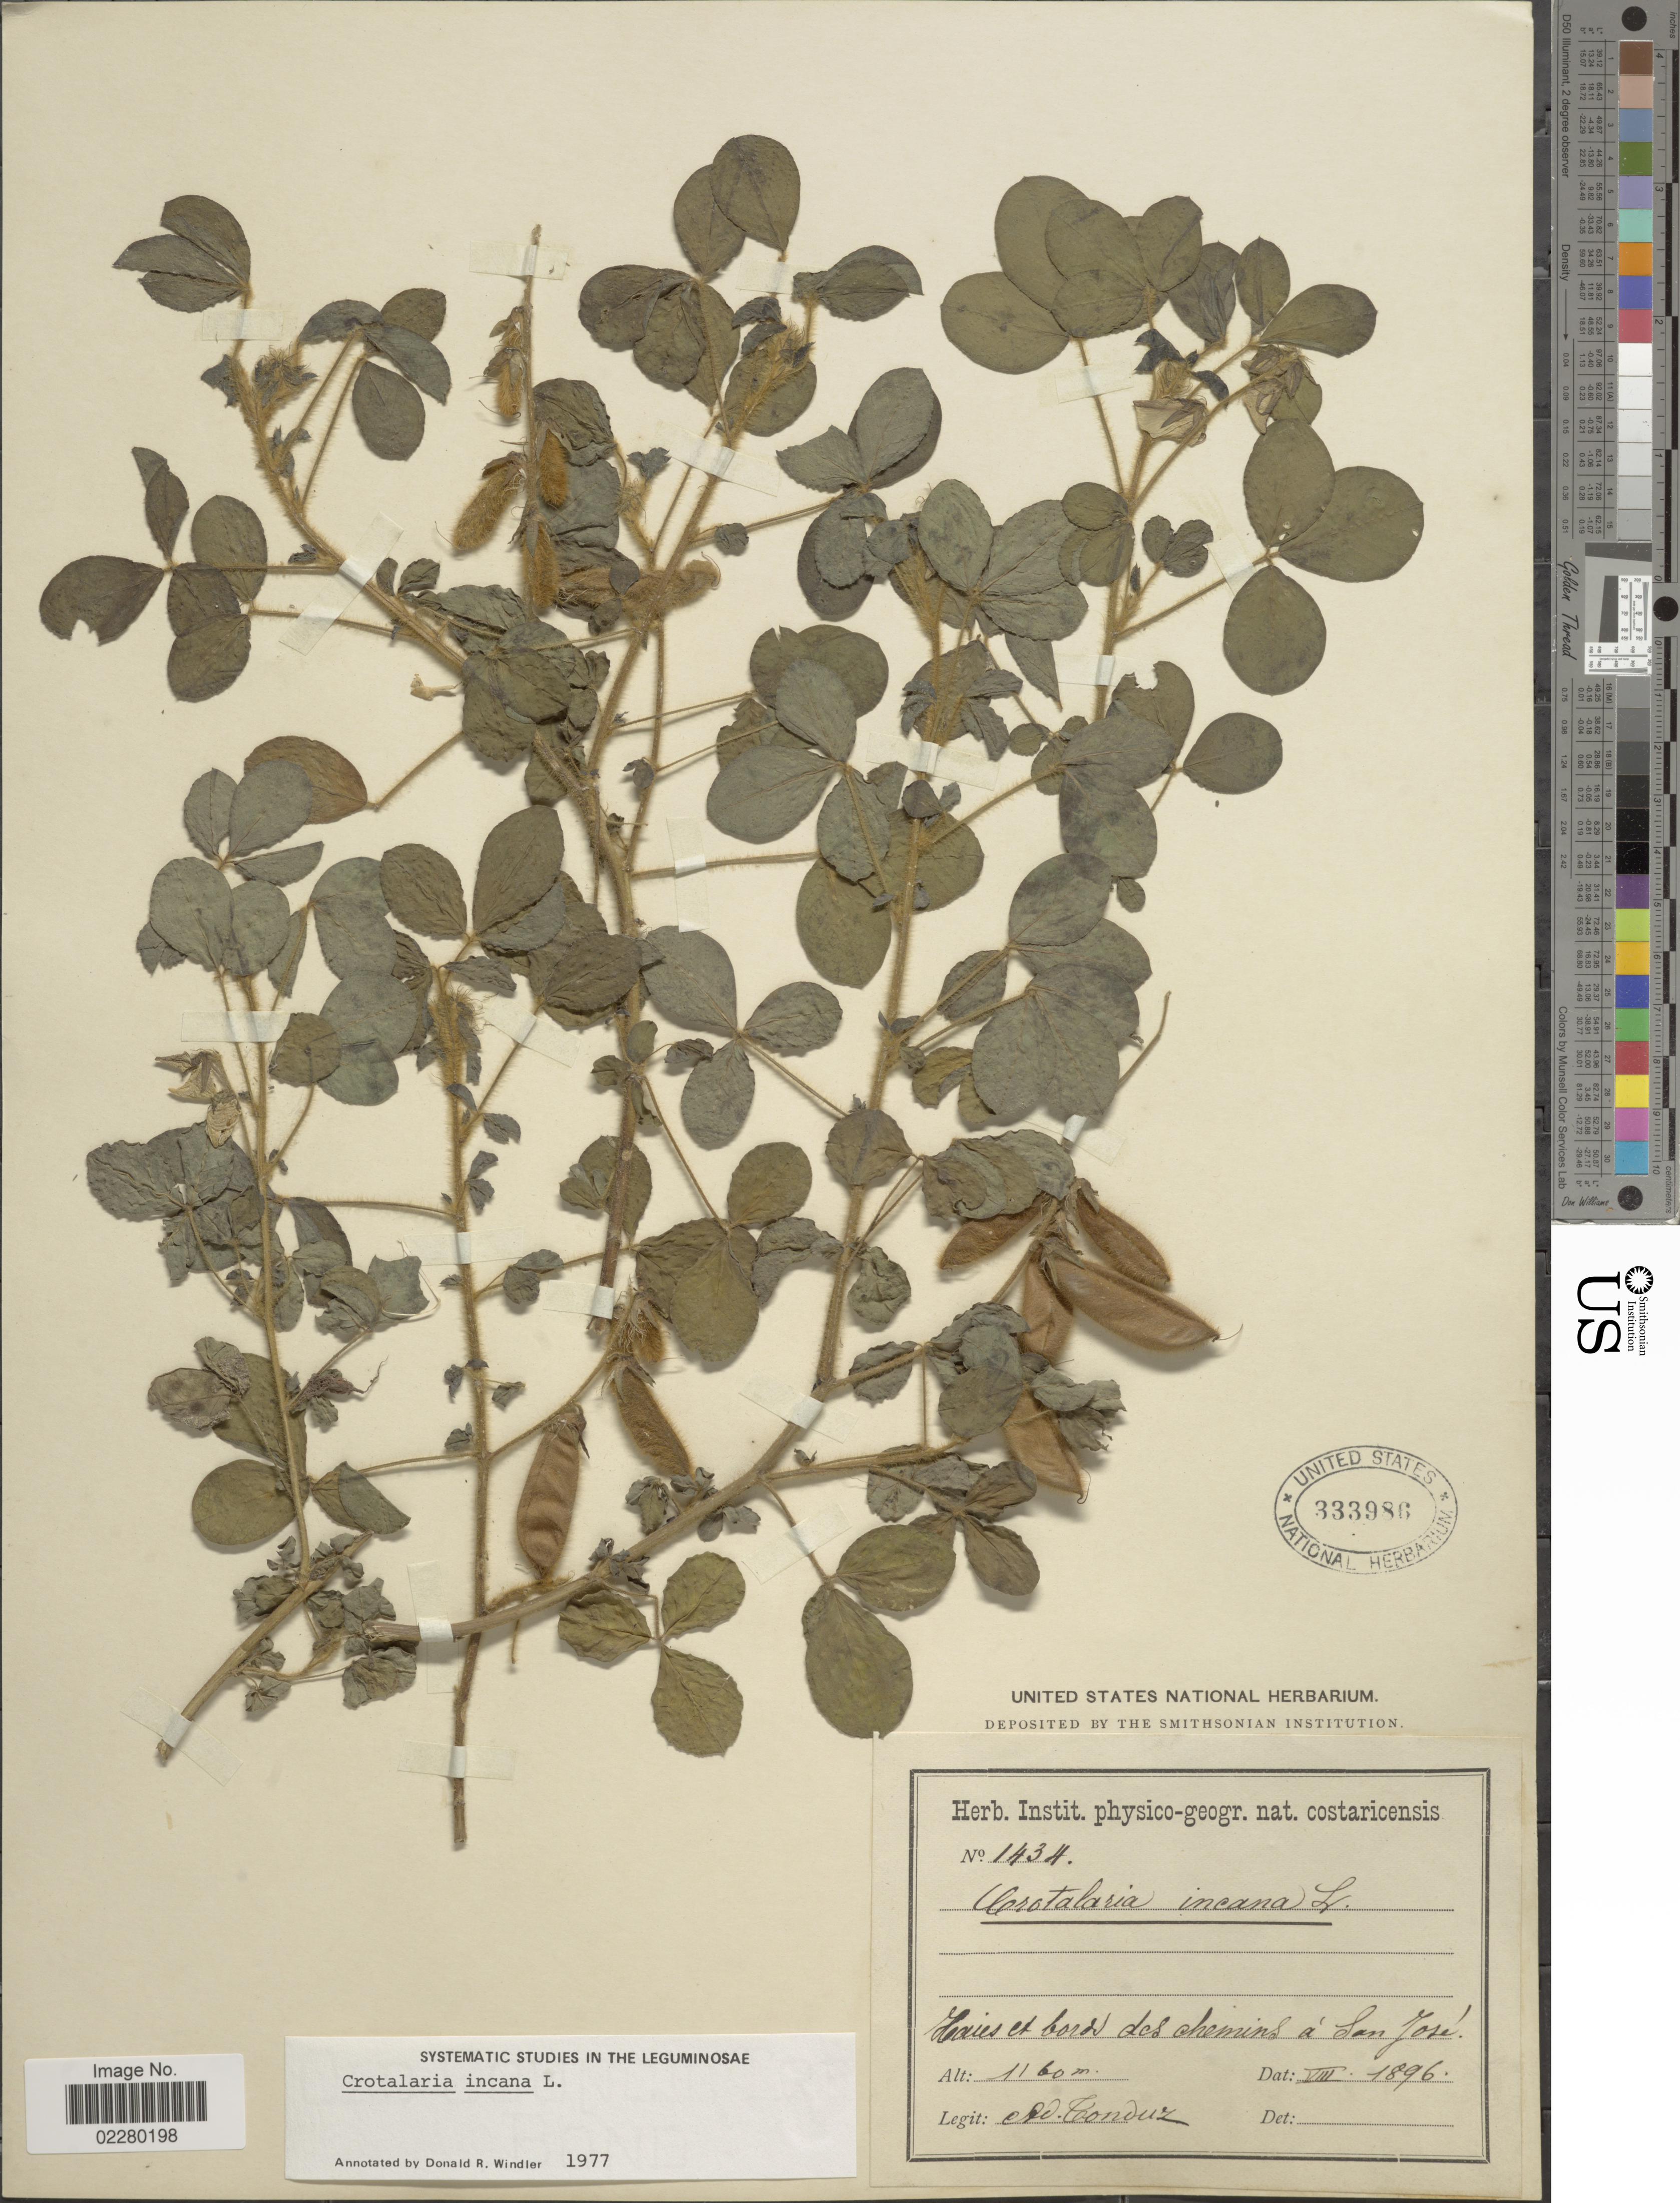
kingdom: Plantae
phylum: Tracheophyta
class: Magnoliopsida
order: Fabales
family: Fabaceae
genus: Crotalaria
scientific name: Crotalaria incana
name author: L.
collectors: A. Tonduz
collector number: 1434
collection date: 1896-08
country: Costa Rica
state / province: San José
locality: Haies et bords des chemins á San José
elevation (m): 1160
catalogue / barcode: US 333986